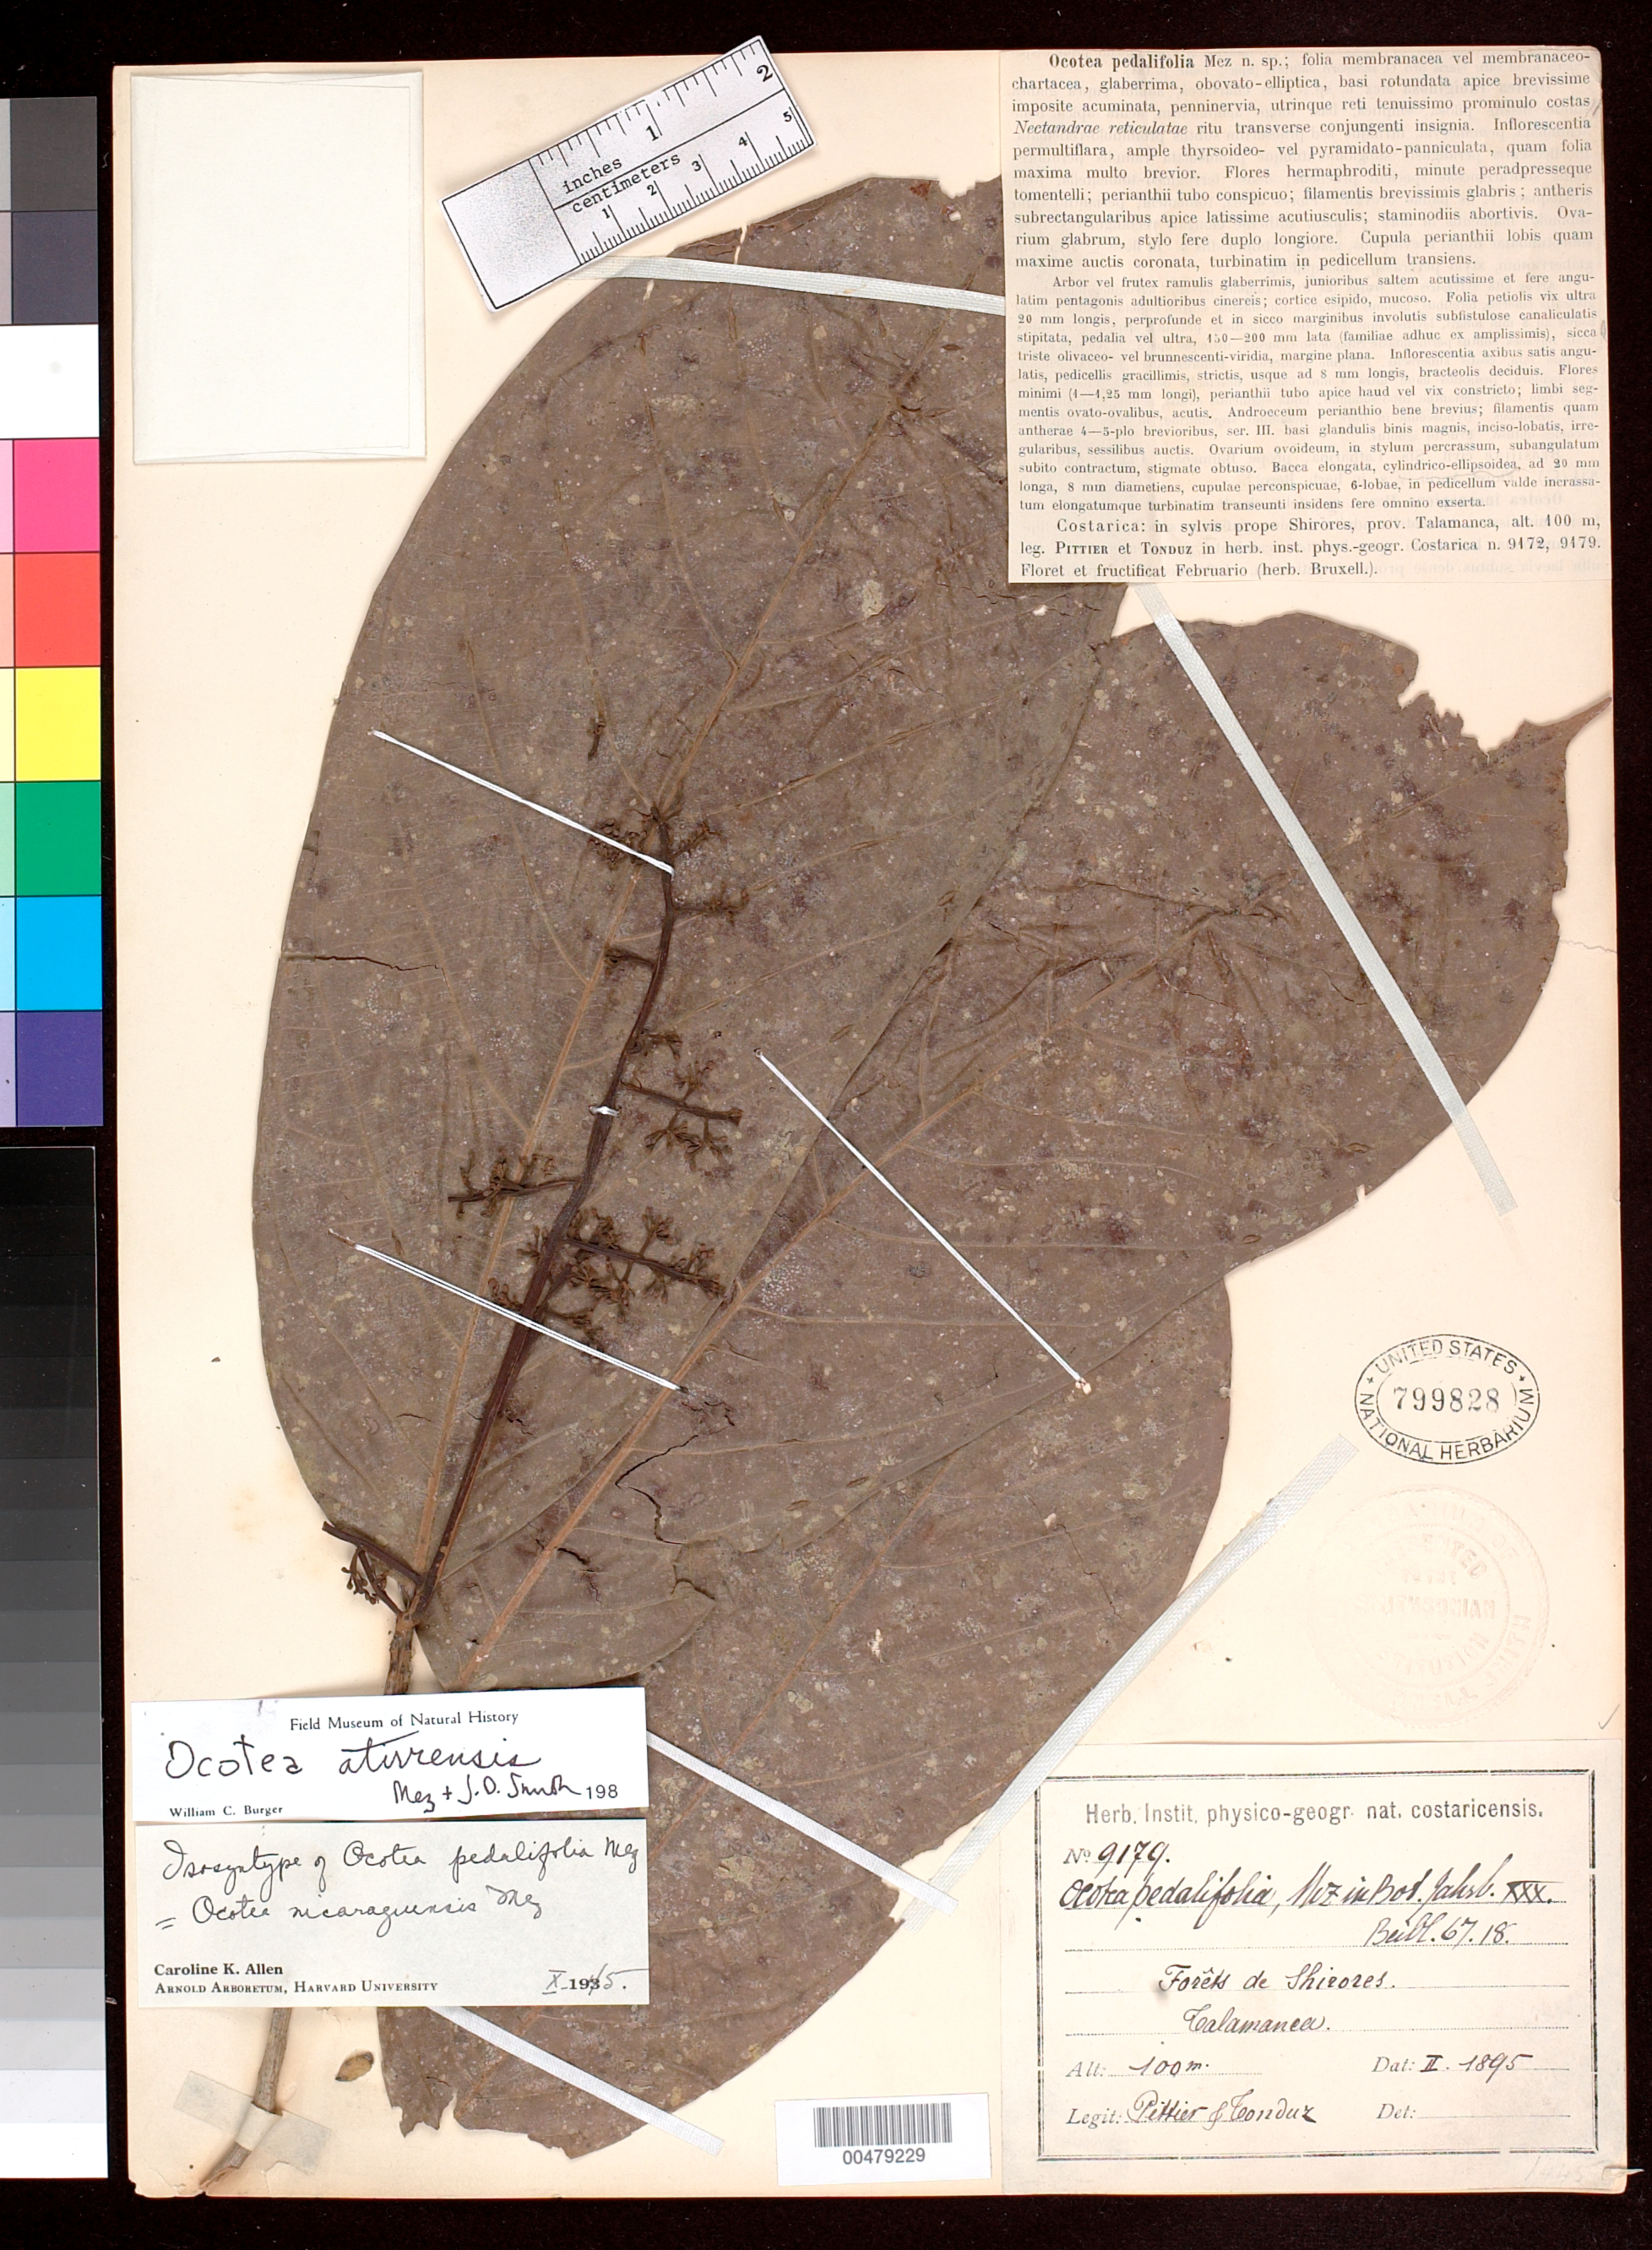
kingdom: Plantae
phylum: Tracheophyta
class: Magnoliopsida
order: Laurales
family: Lauraceae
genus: Ocotea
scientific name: Ocotea pedalifolia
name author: Mez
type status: Isosyntype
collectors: A. Tonduz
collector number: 9179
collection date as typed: Feb 1895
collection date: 1895-02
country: Costa Rica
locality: Forets de Shirores, Talamanca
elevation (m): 100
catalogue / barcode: US 799828